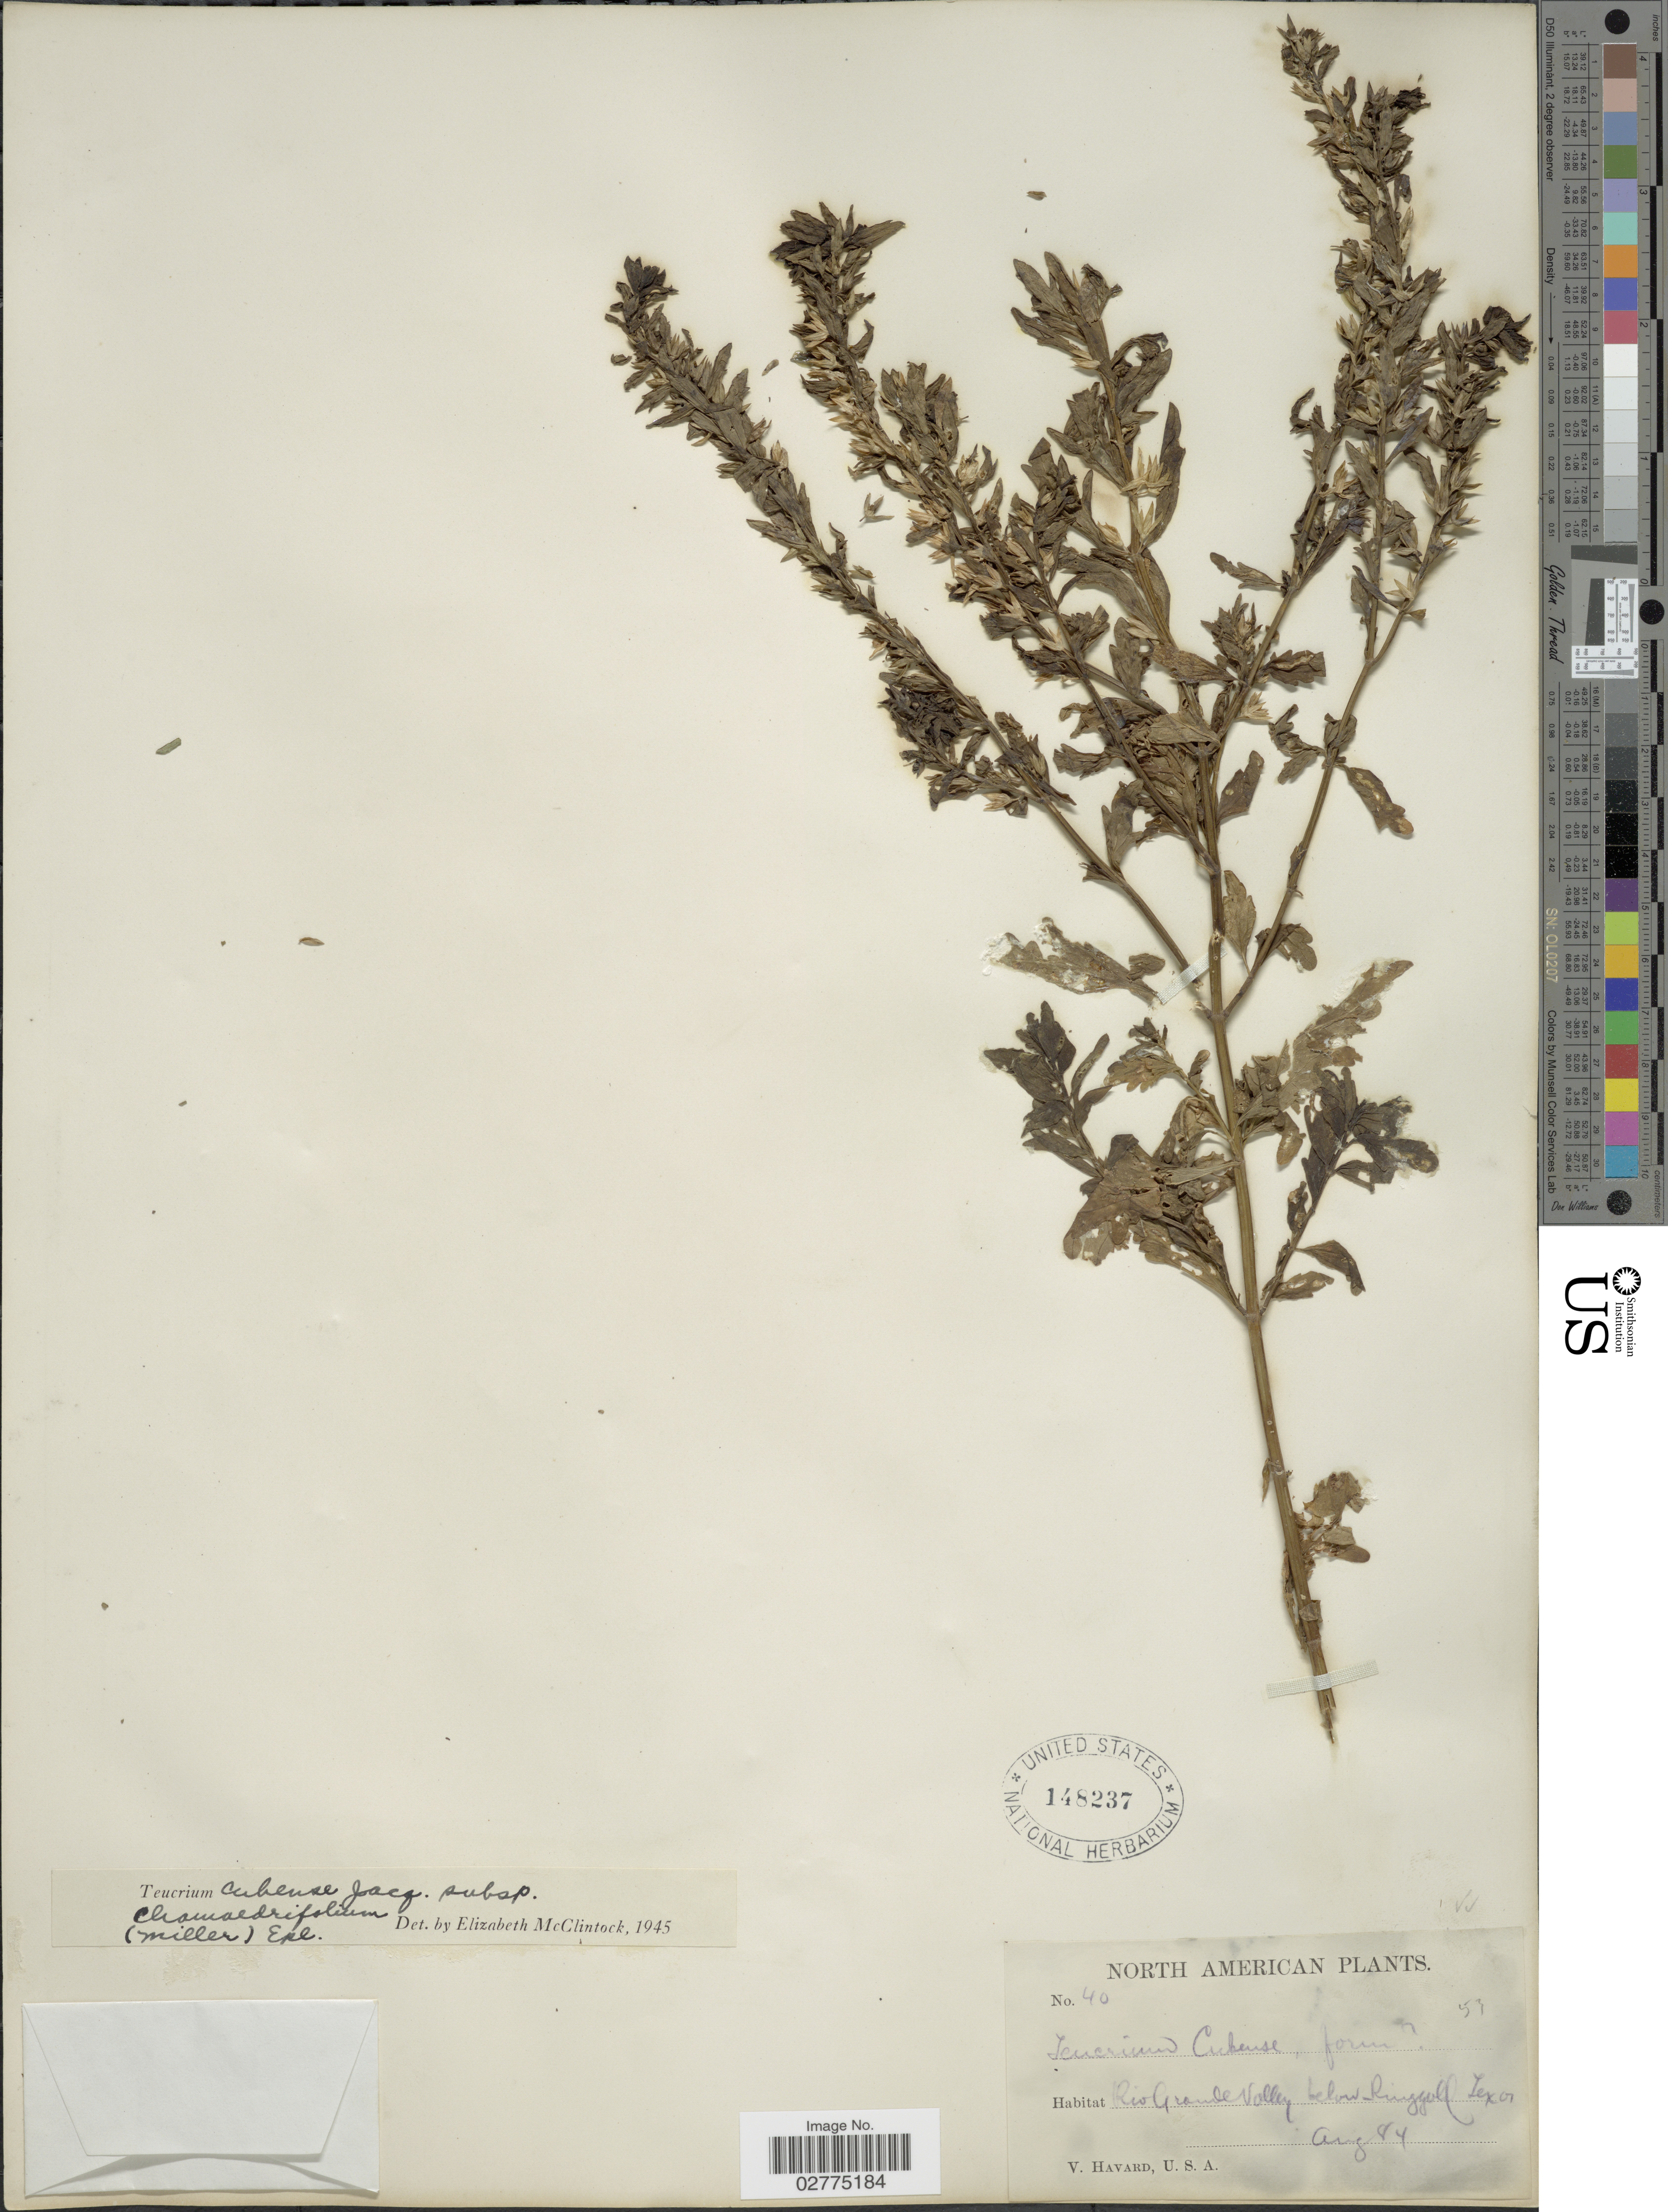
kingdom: Plantae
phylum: Tracheophyta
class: Magnoliopsida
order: Lamiales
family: Lamiaceae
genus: Teucrium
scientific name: Teucrium cubense subsp. chamaedrifolium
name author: Jacq.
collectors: V. Havard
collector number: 40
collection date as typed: Transcribed d/m/y: /8/84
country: United States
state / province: Texas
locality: Rio Grande Valley, below Ringgoll, Texas.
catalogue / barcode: US 148237